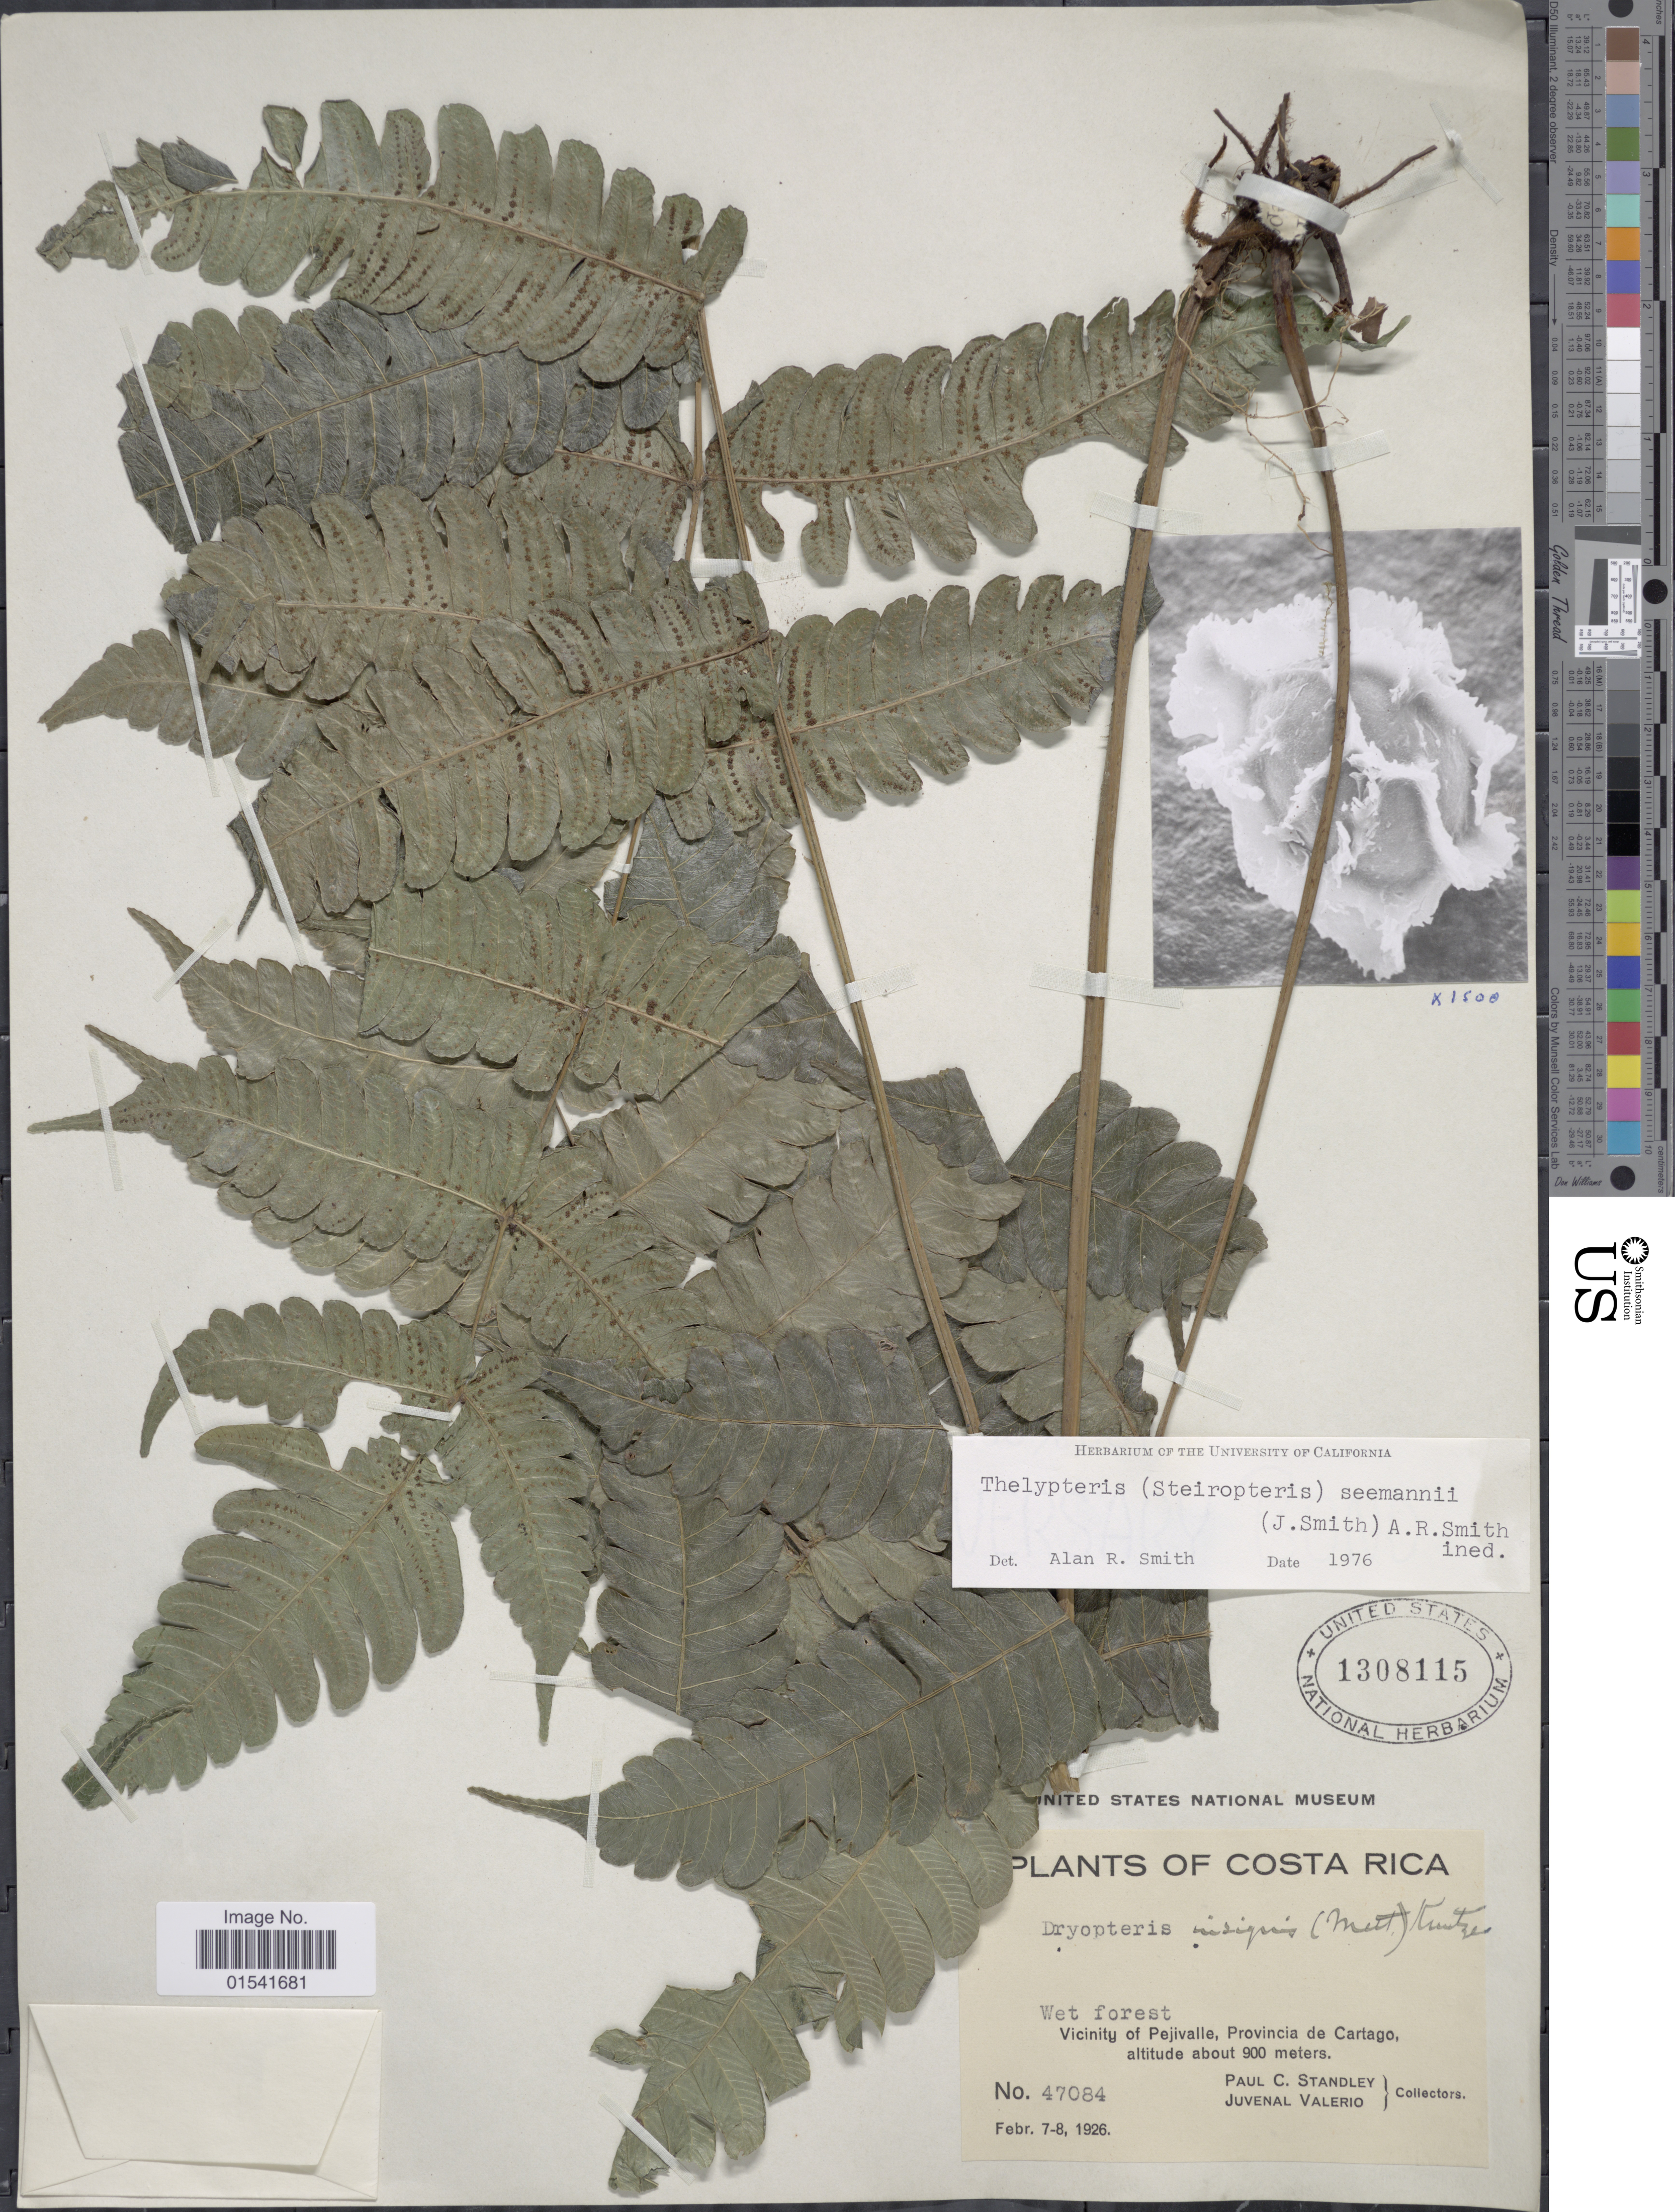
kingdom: Plantae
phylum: Tracheophyta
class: Polypodiopsida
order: Polypodiales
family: Thelypteridaceae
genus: Steiropteris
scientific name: Steiropteris seemannii (J. Sm.) comb. nov., ined. 2015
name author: (J. Sm.)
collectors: P. C. Standley & J. Valerio R.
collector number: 47084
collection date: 1926-02-07/1926-02-08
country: Costa Rica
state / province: Cartago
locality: Vicinity of Pejivalle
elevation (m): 900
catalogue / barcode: US 1308115